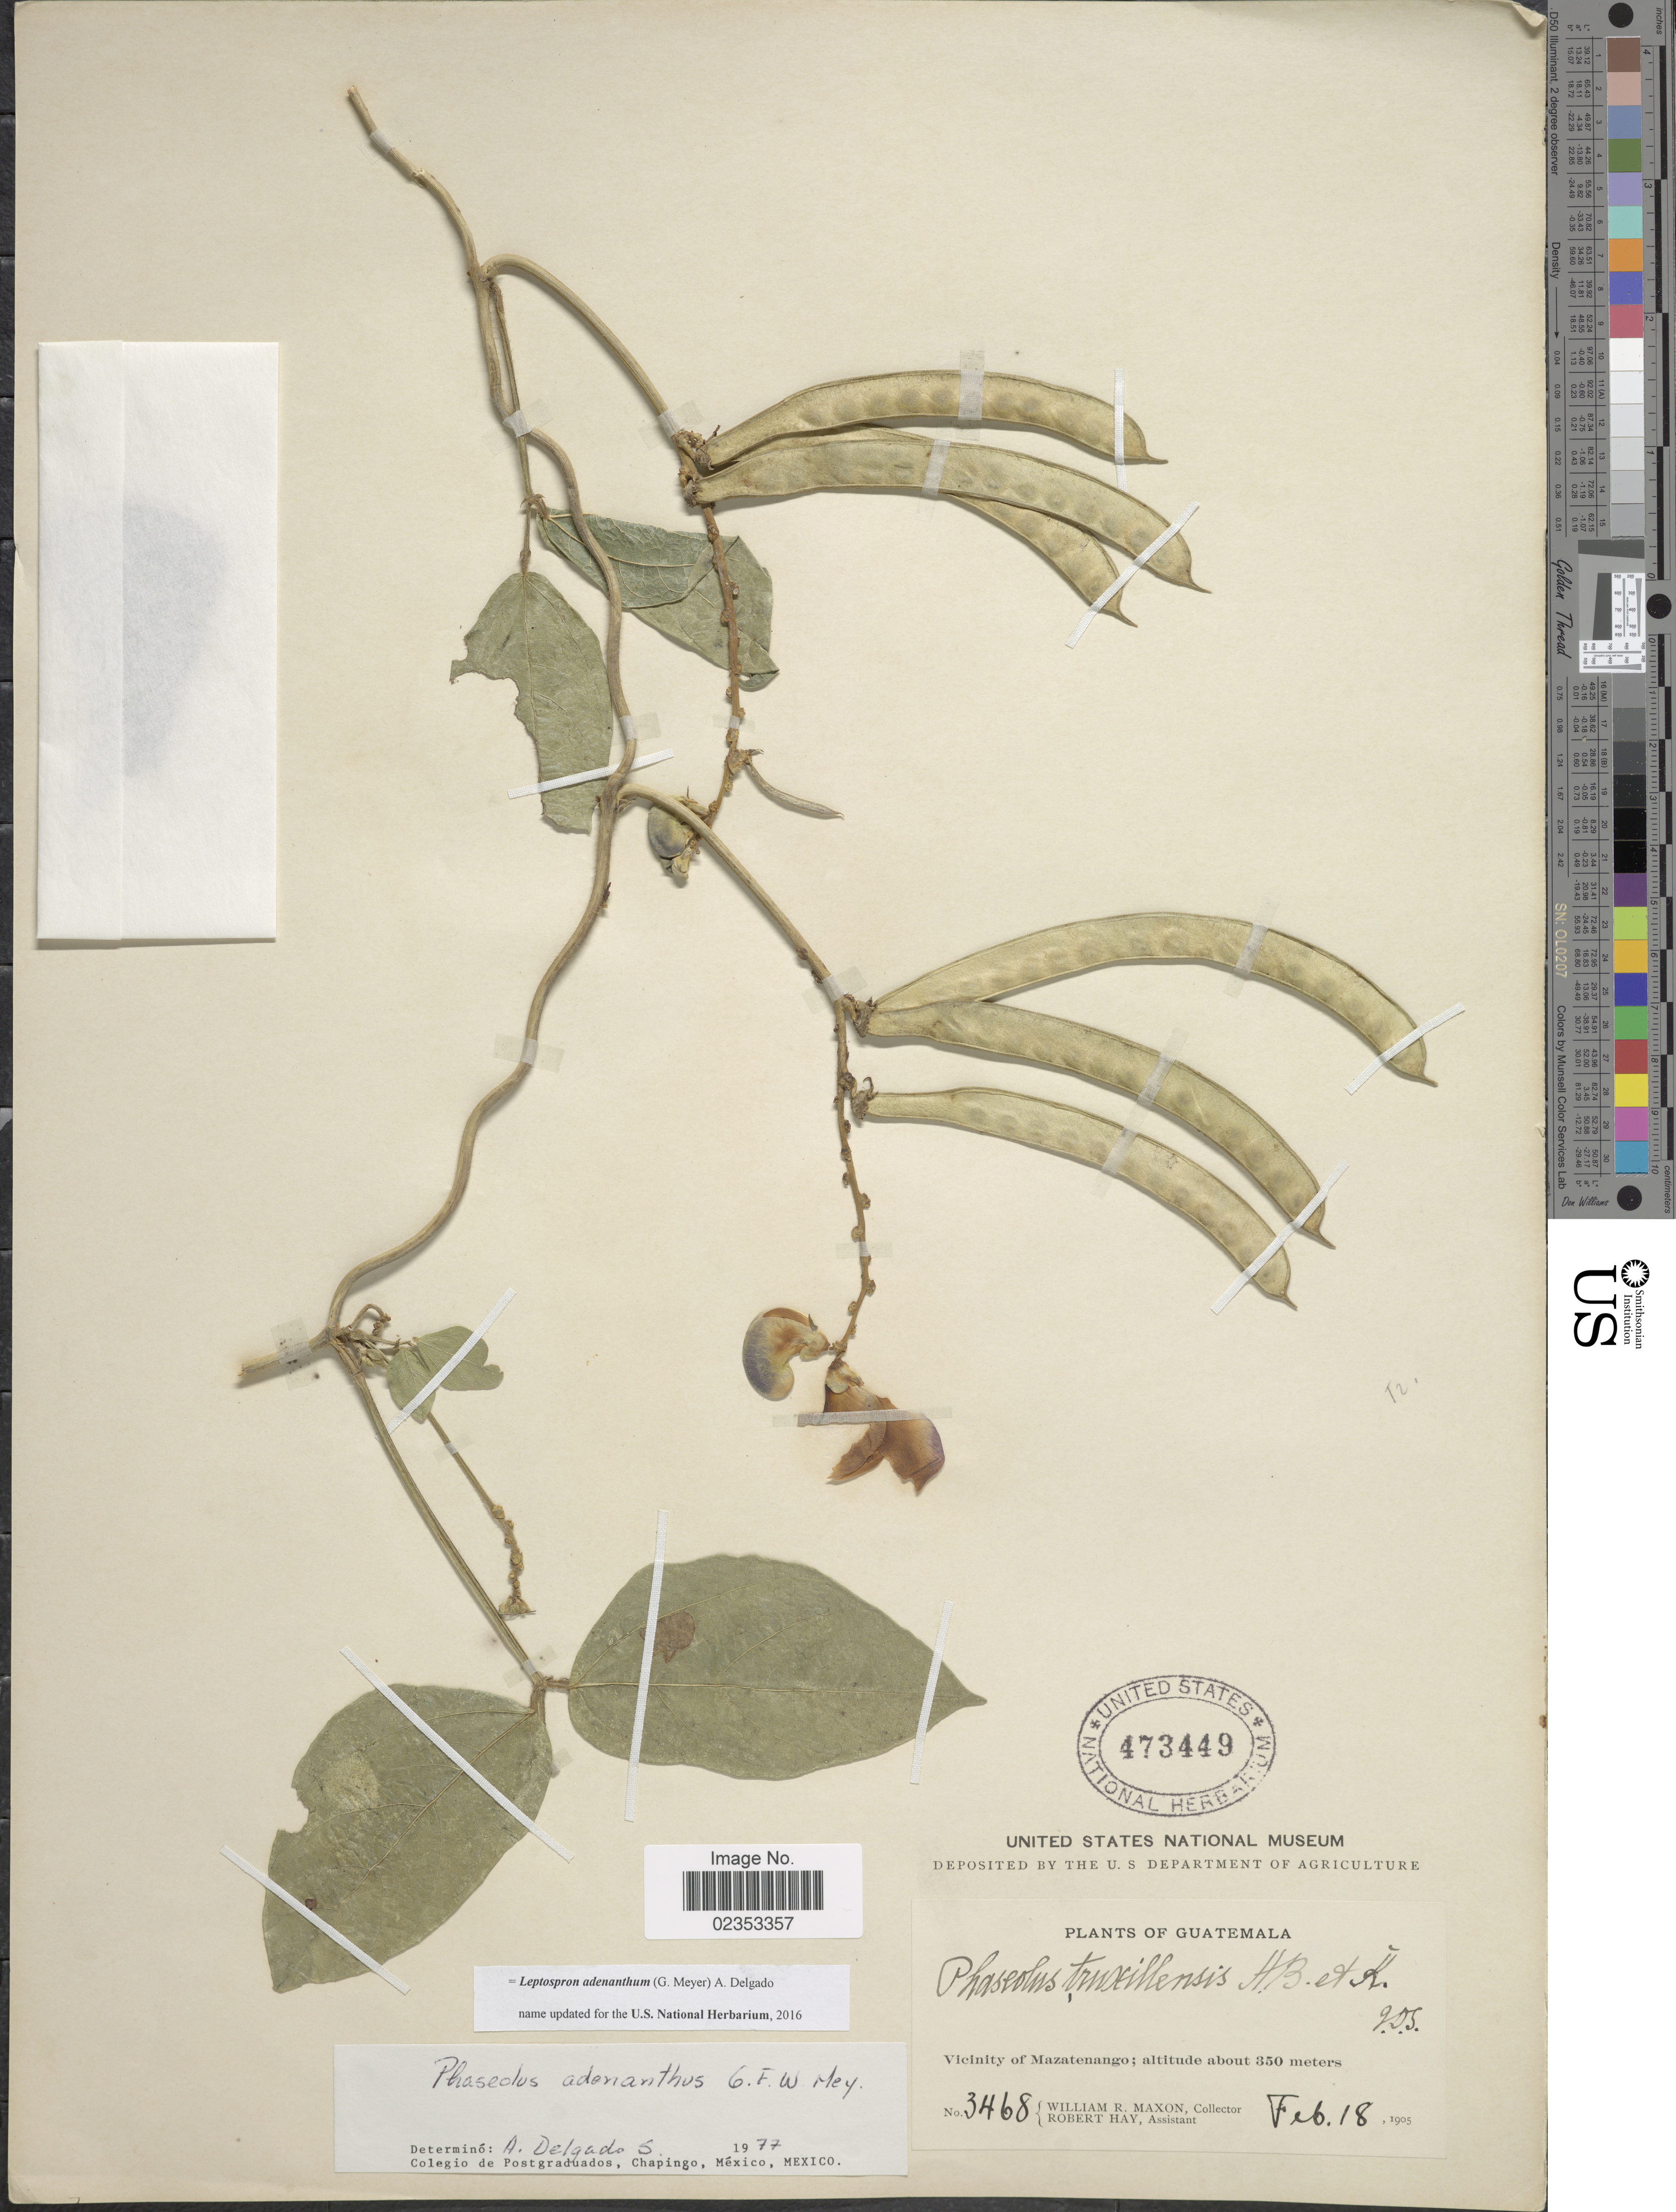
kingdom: Plantae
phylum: Tracheophyta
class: Magnoliopsida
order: Fabales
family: Fabaceae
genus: Leptospron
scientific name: Leptospron adenanthum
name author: (G. Mey.) A. Delgado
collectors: W. R. Maxon & R. Hay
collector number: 3468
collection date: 1905-02-18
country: Guatemala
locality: Vicinity of Mazatenango.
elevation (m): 350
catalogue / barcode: US 473449